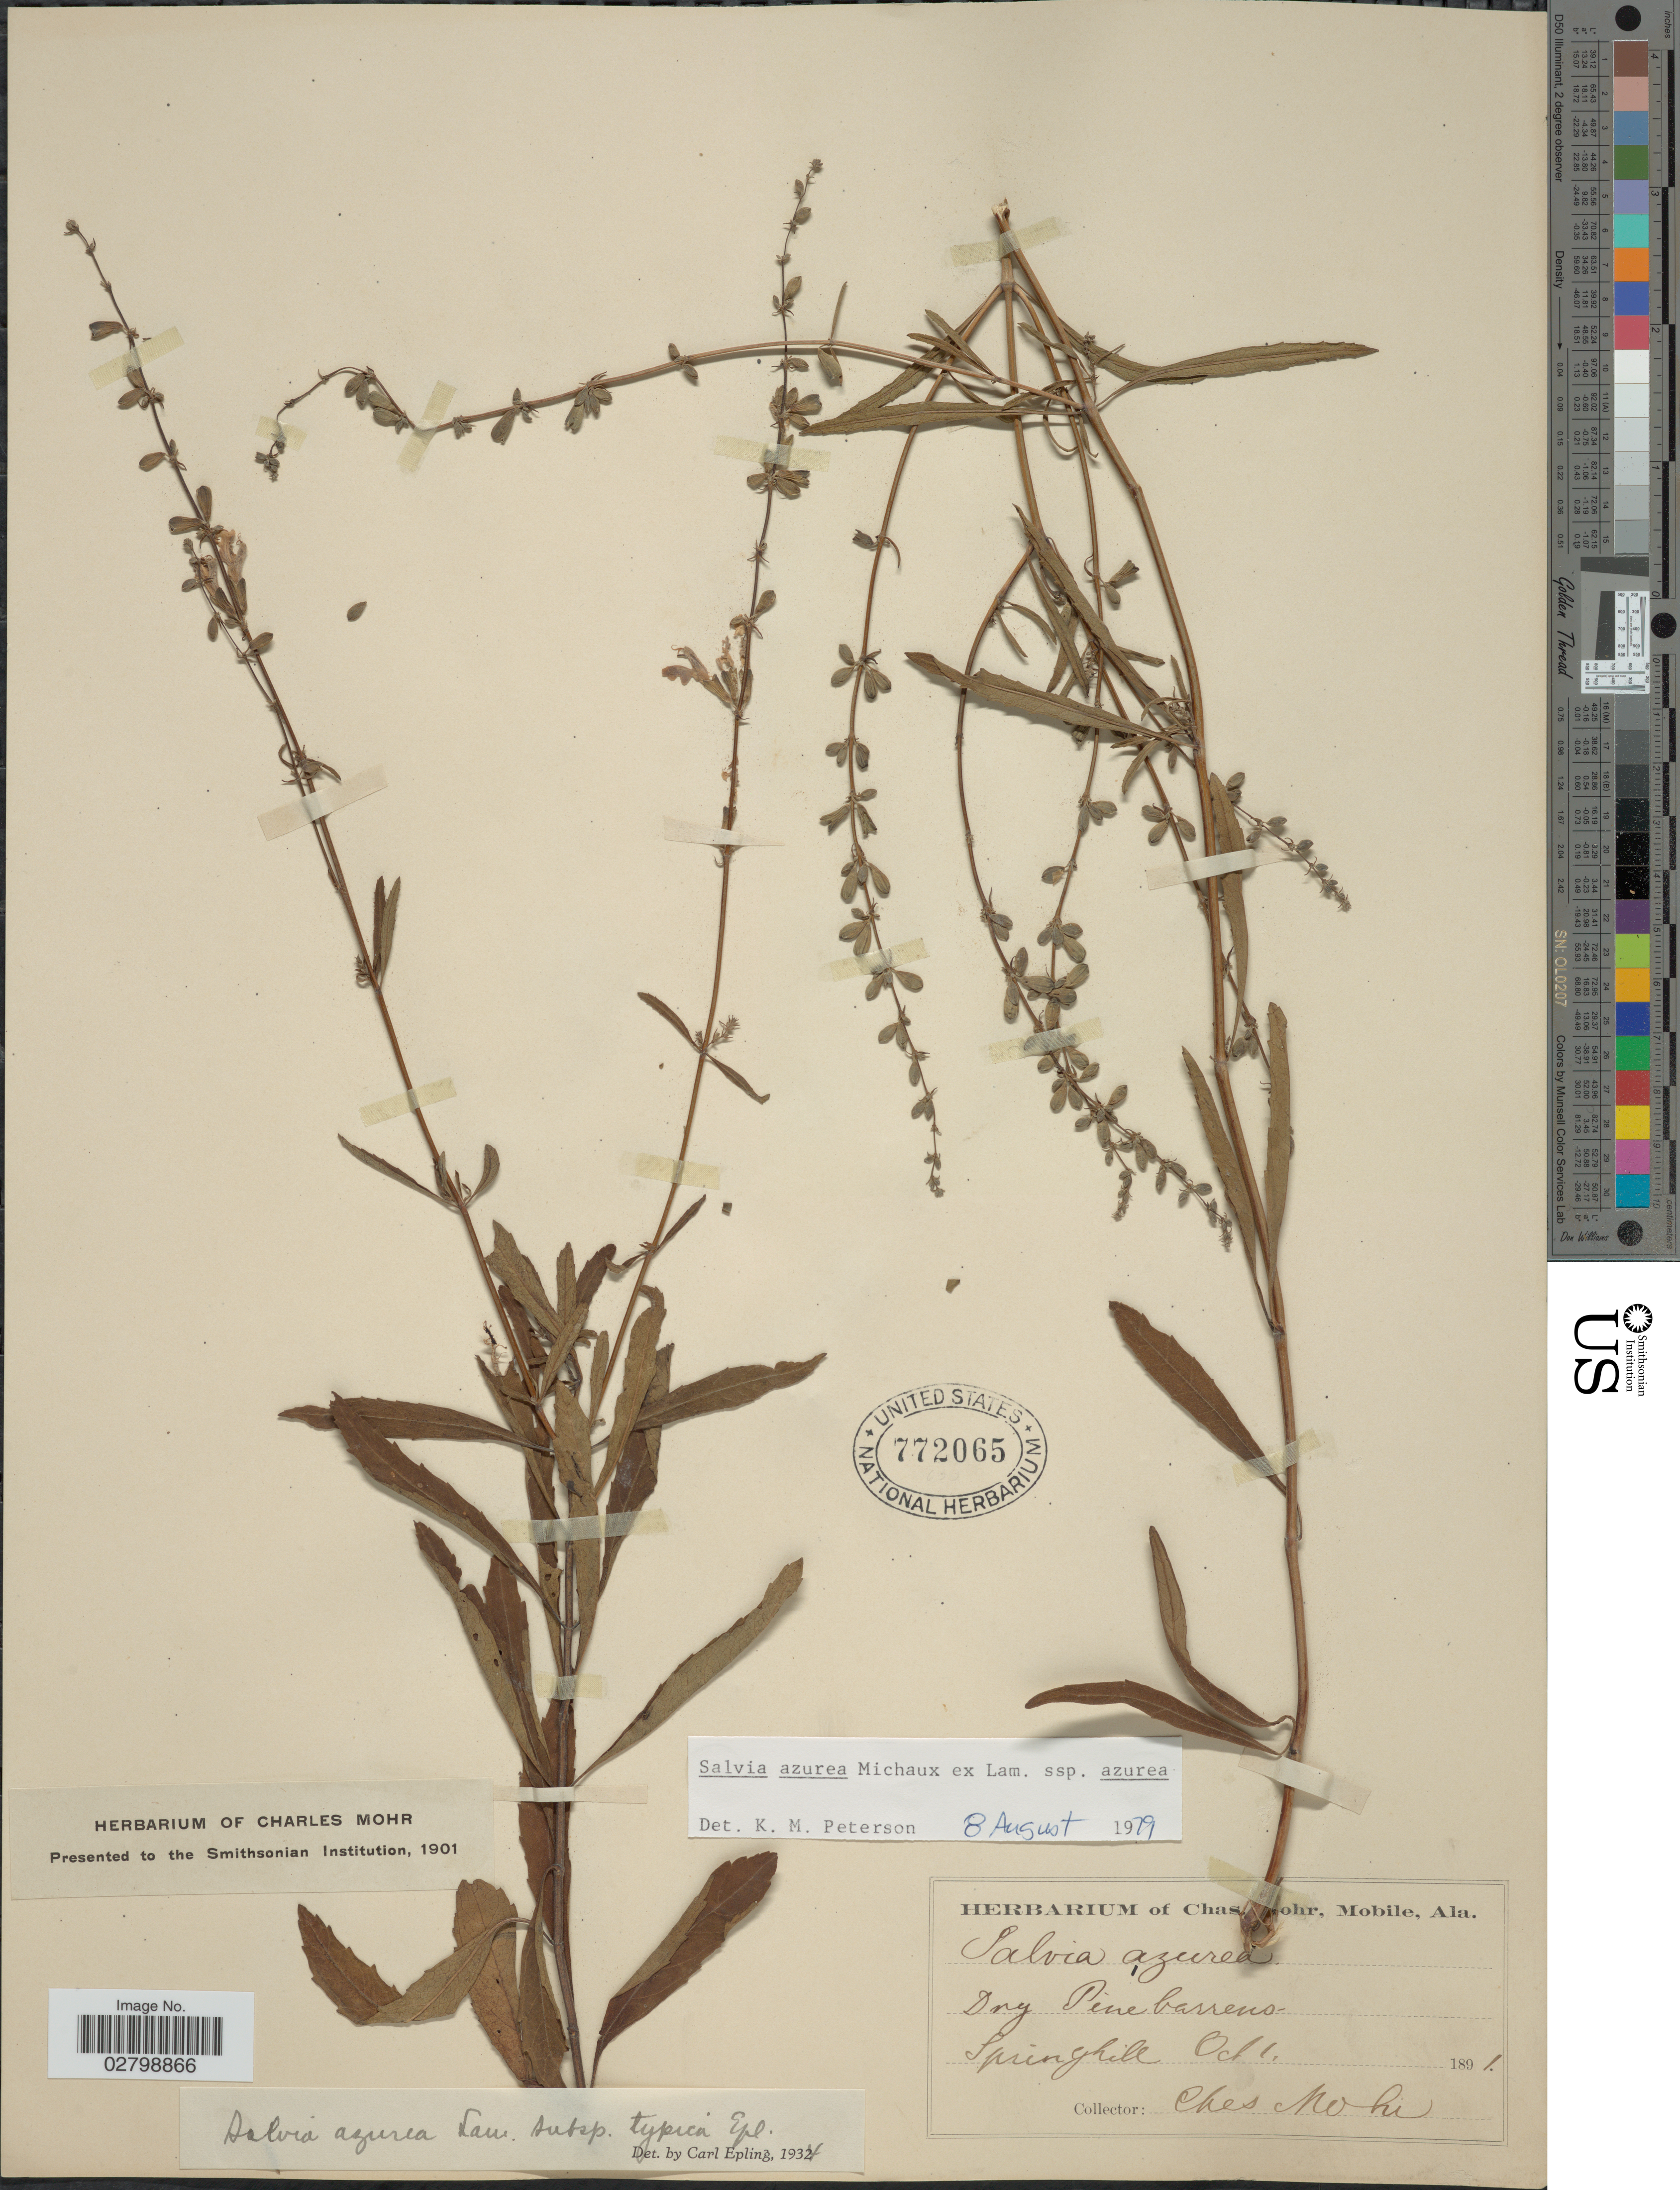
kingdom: Plantae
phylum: Tracheophyta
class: Magnoliopsida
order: Lamiales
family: Lamiaceae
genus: Salvia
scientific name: Salvia azurea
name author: Michx. ex Vahl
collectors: Mohr, C. T. (herbarium)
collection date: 1891-10-01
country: United States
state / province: Alabama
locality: Springhill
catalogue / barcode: US 772065